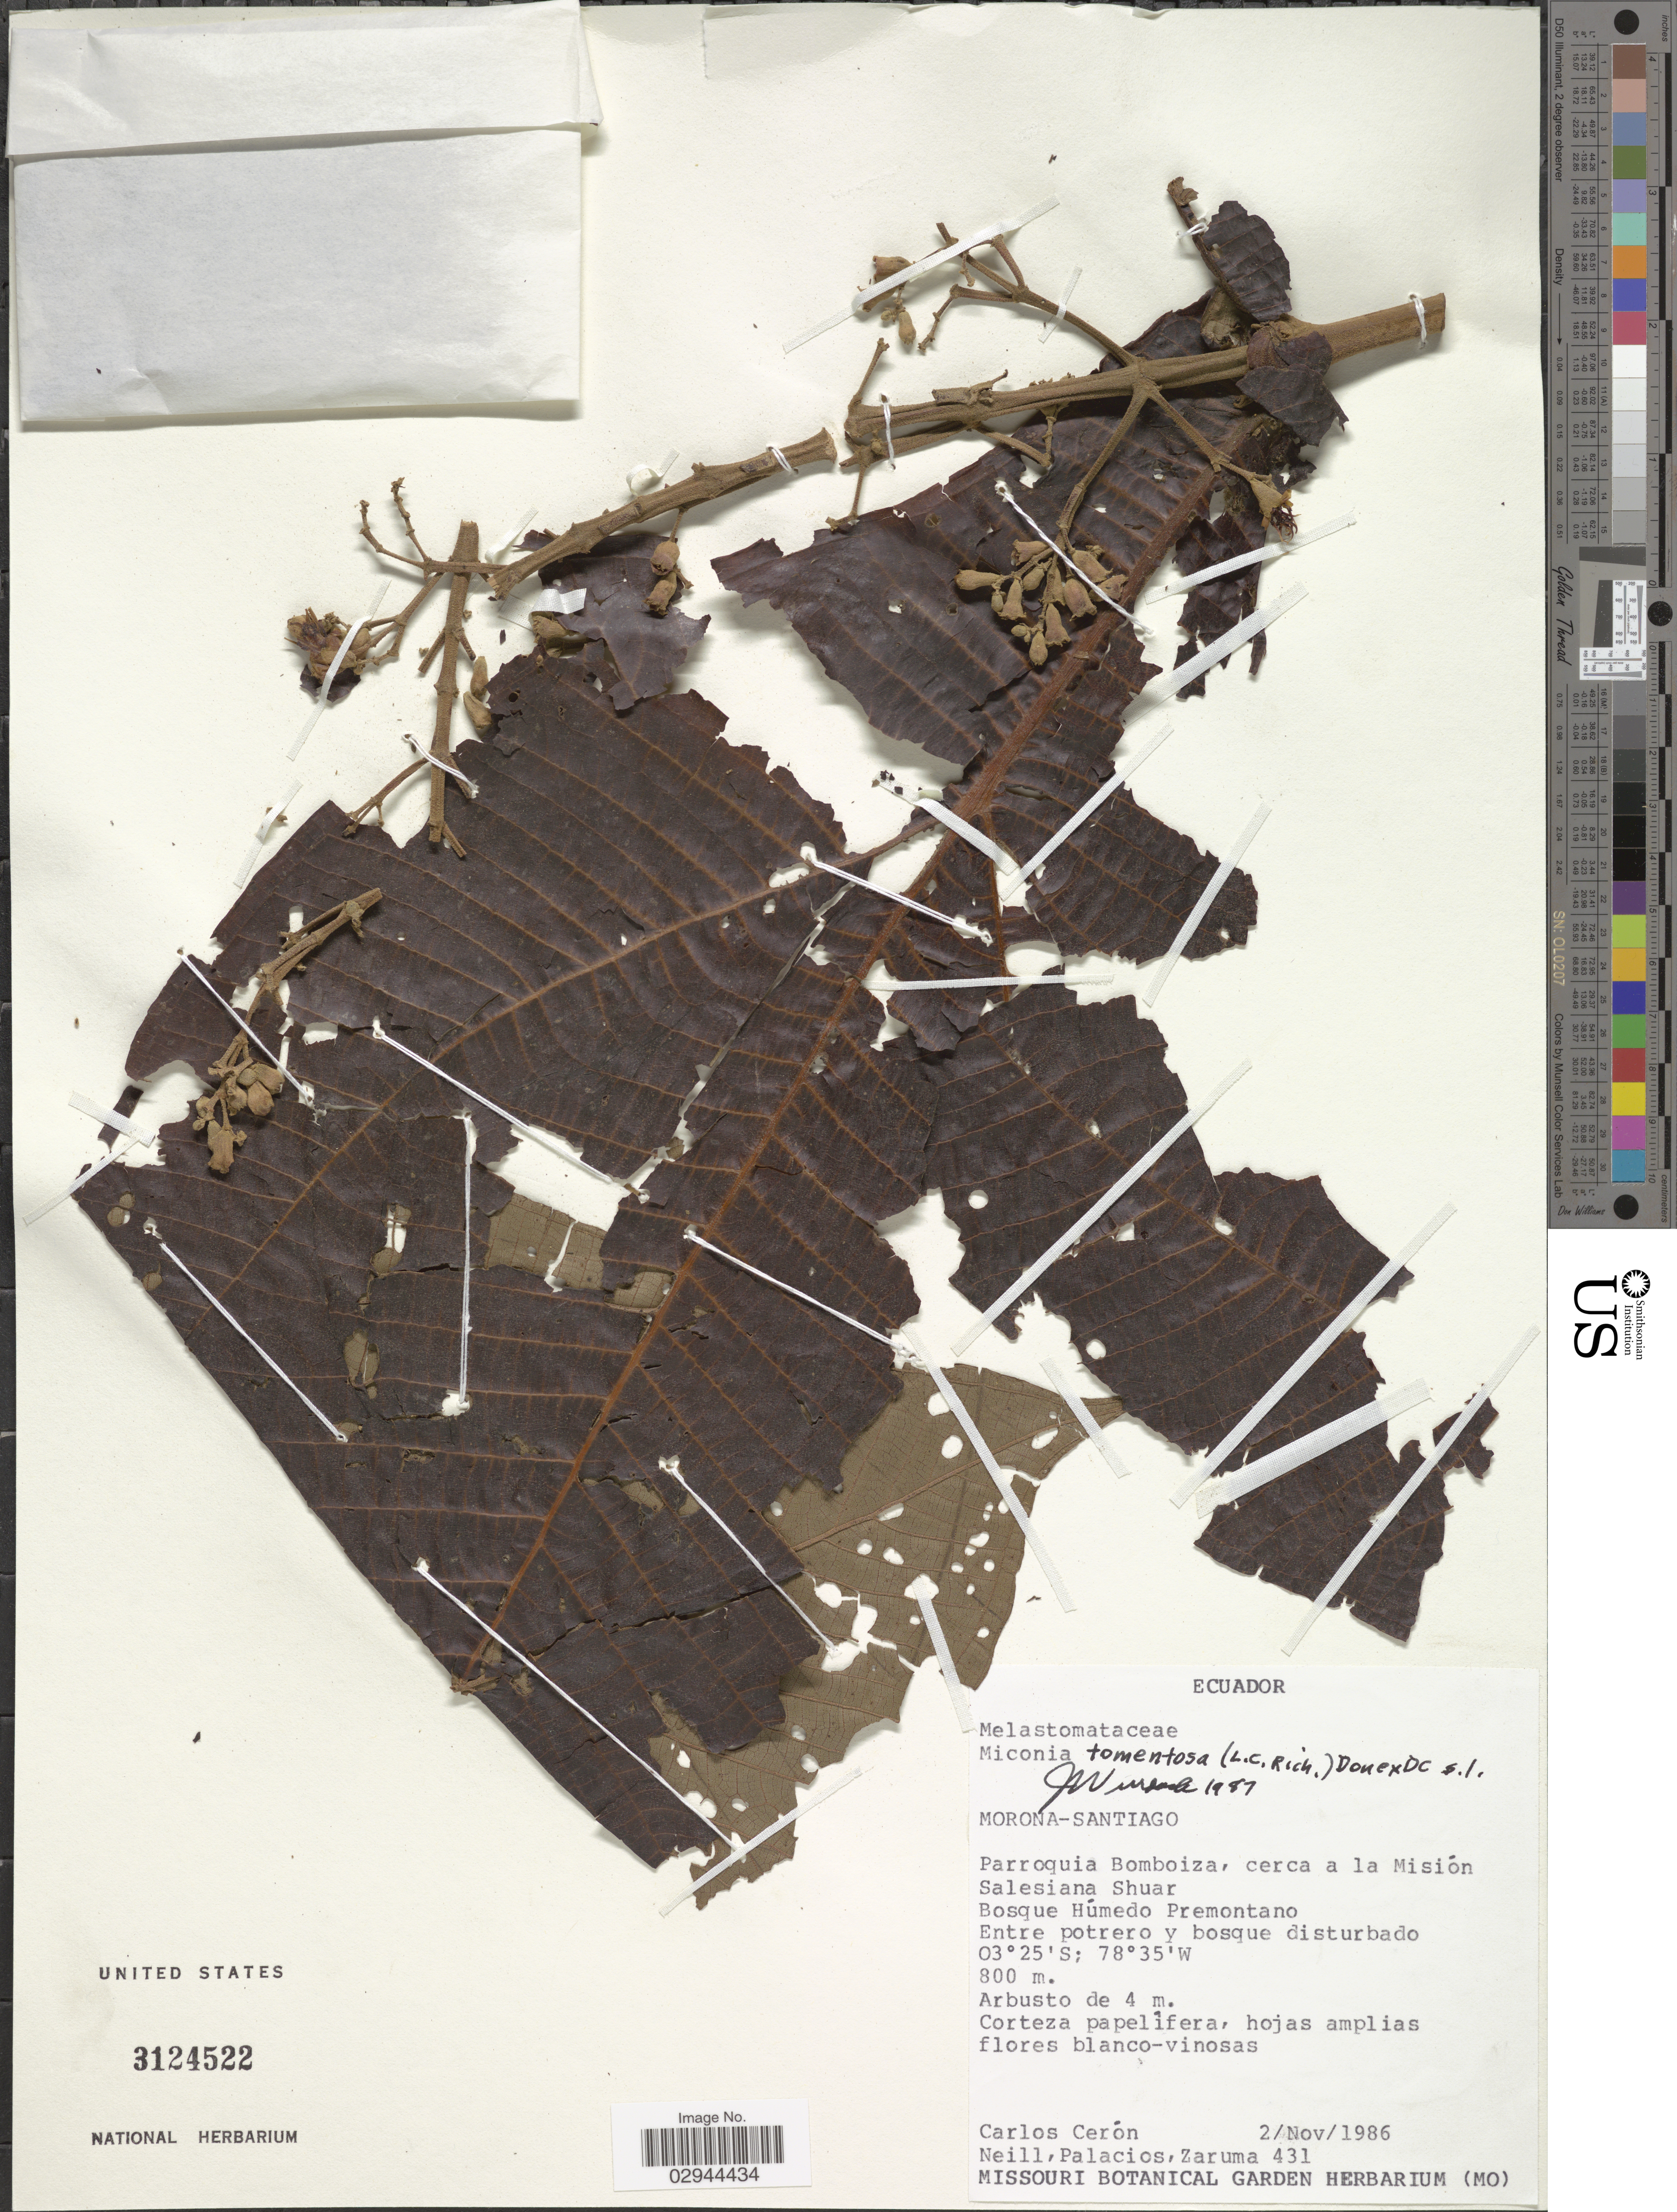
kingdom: Plantae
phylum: Tracheophyta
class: Magnoliopsida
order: Myrtales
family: Melastomataceae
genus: Miconia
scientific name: Miconia tomentosa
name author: (Rich.) D. Don ex DC.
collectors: C. E. Cerón M., Neill, Palacios, -- & -. Zaruma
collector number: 431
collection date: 1986-11-02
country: Ecuador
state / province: Morona-Santiago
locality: Parroquia Bomboiza, cerca a la Misión Salesiana Shuar.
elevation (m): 800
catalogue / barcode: US 3124522